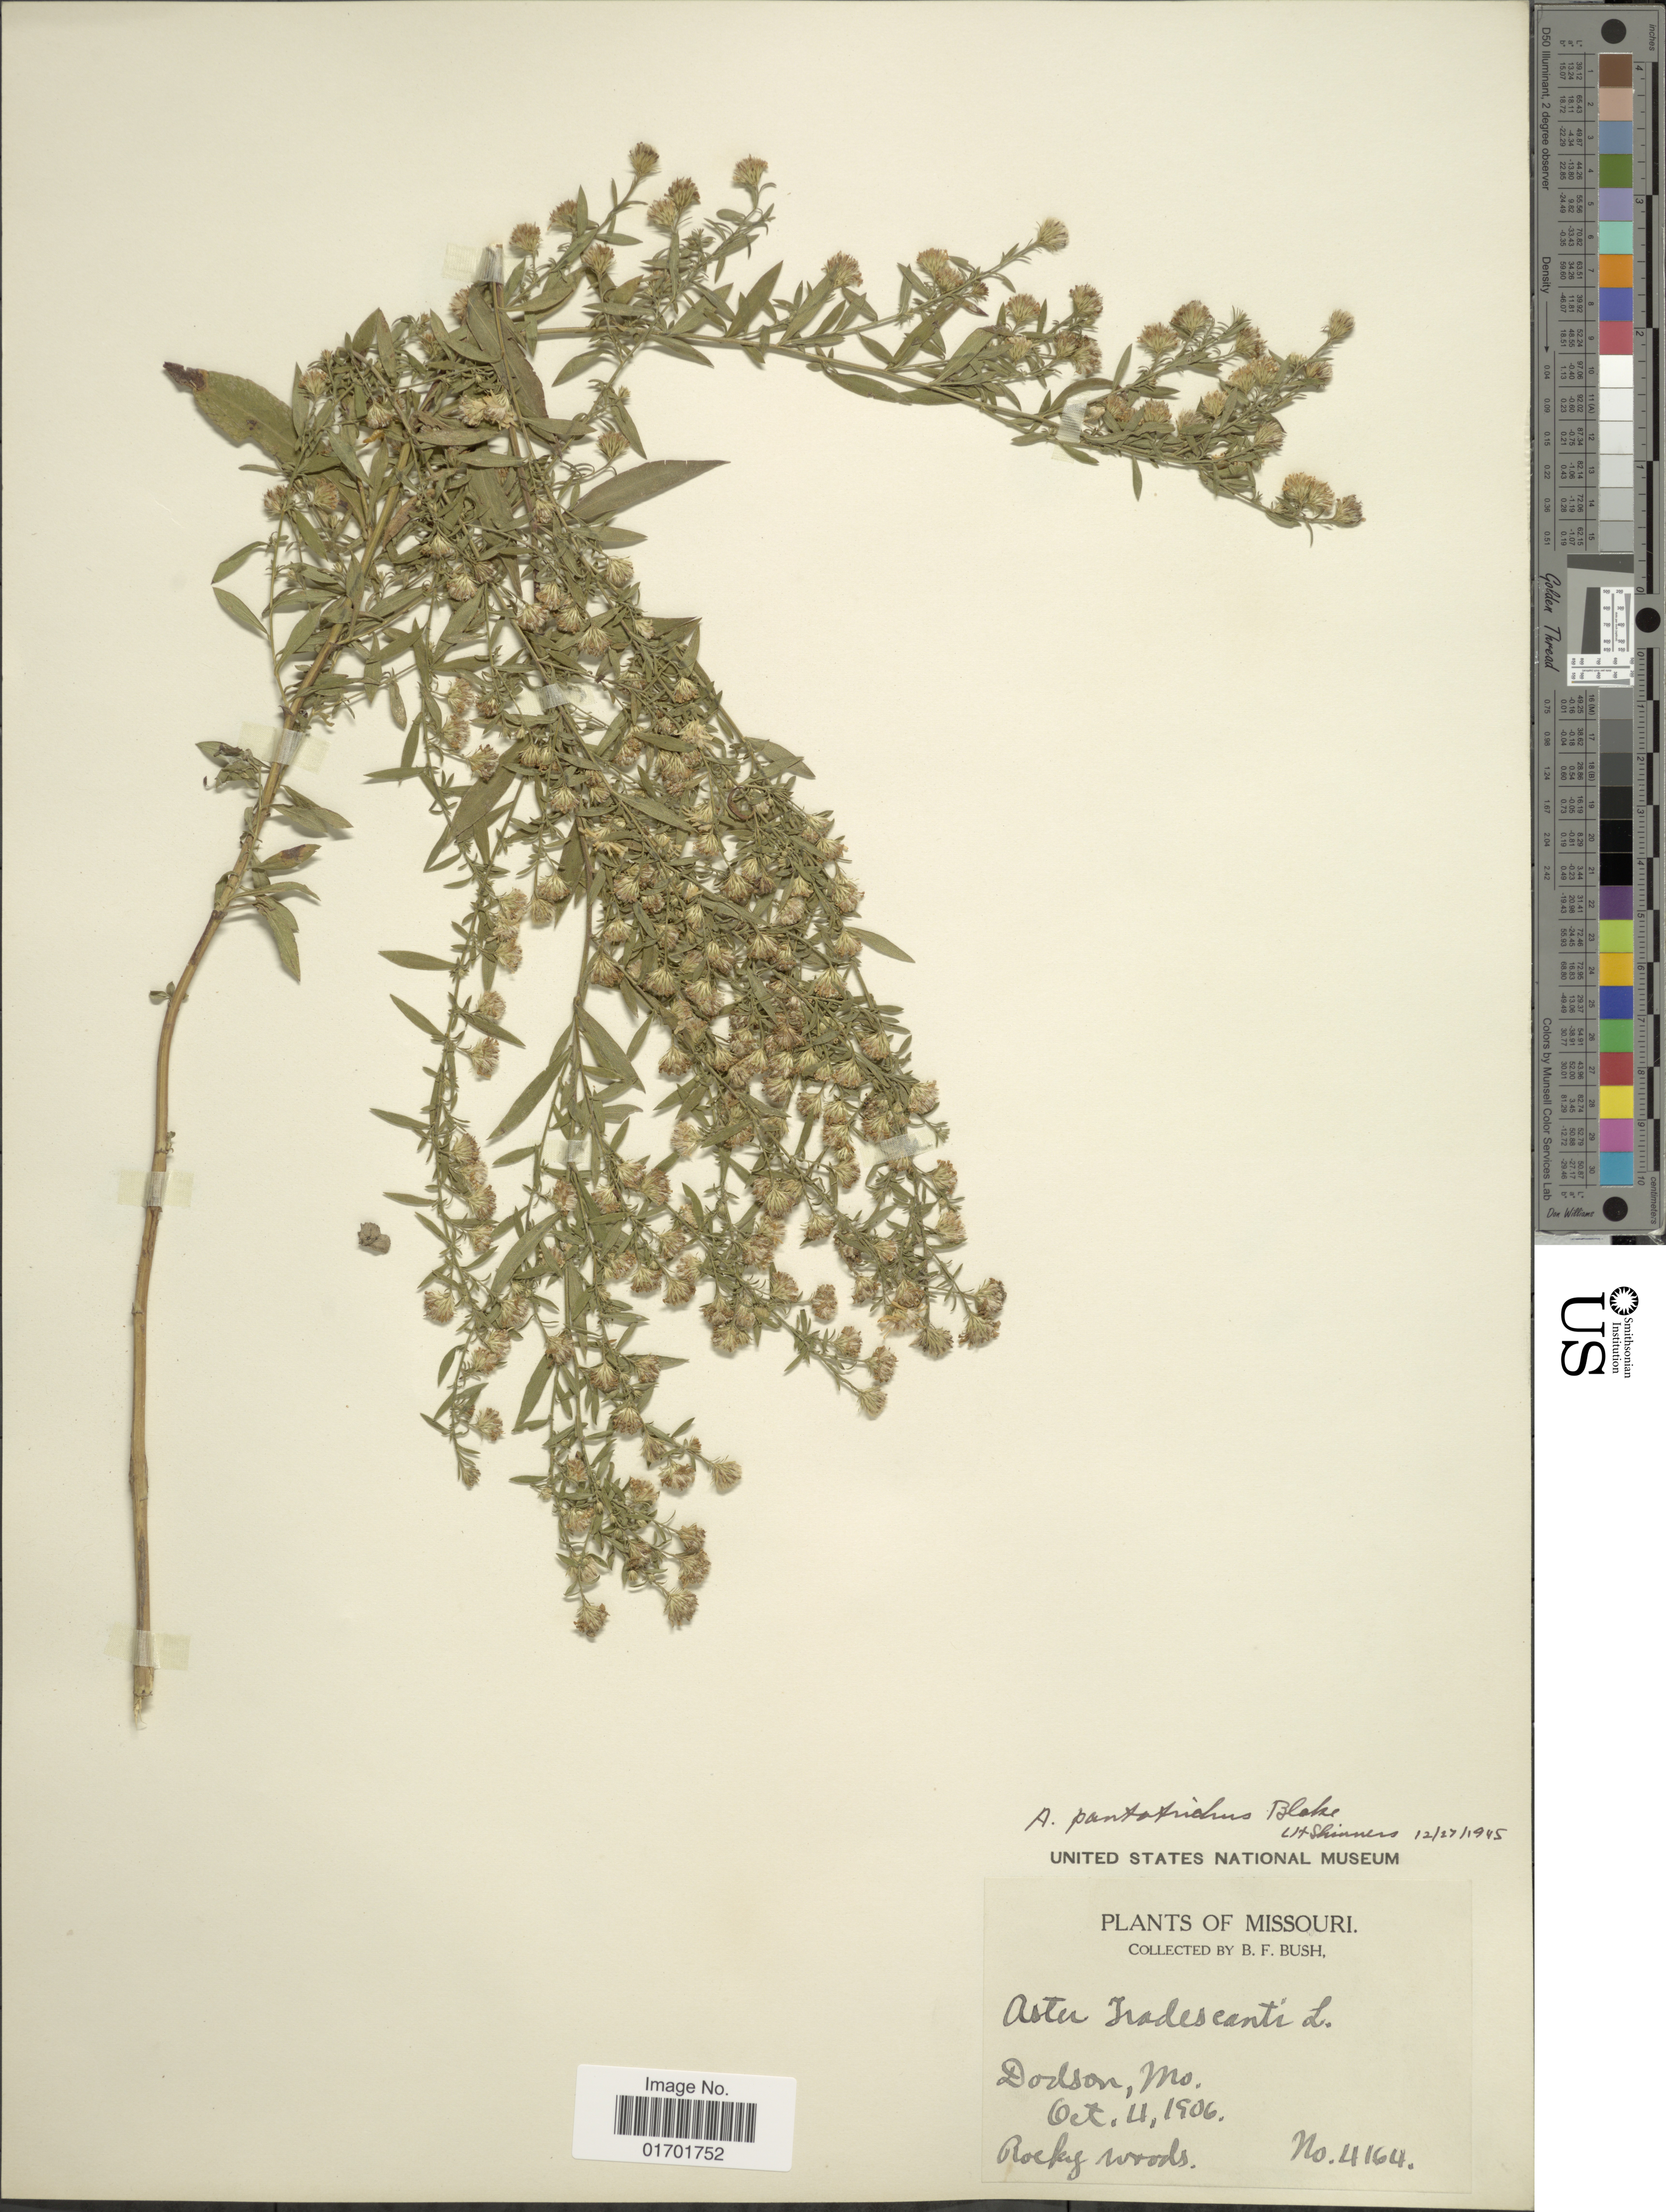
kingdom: Plantae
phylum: Tracheophyta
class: Magnoliopsida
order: Asterales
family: Asteraceae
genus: Symphyotrichum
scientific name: Symphyotrichum ontarionis var. ontarionis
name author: (Wiegand) G.L. Nesom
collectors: B. F. Bush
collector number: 4164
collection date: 1906-10-04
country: United States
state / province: Missouri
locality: Dodson.